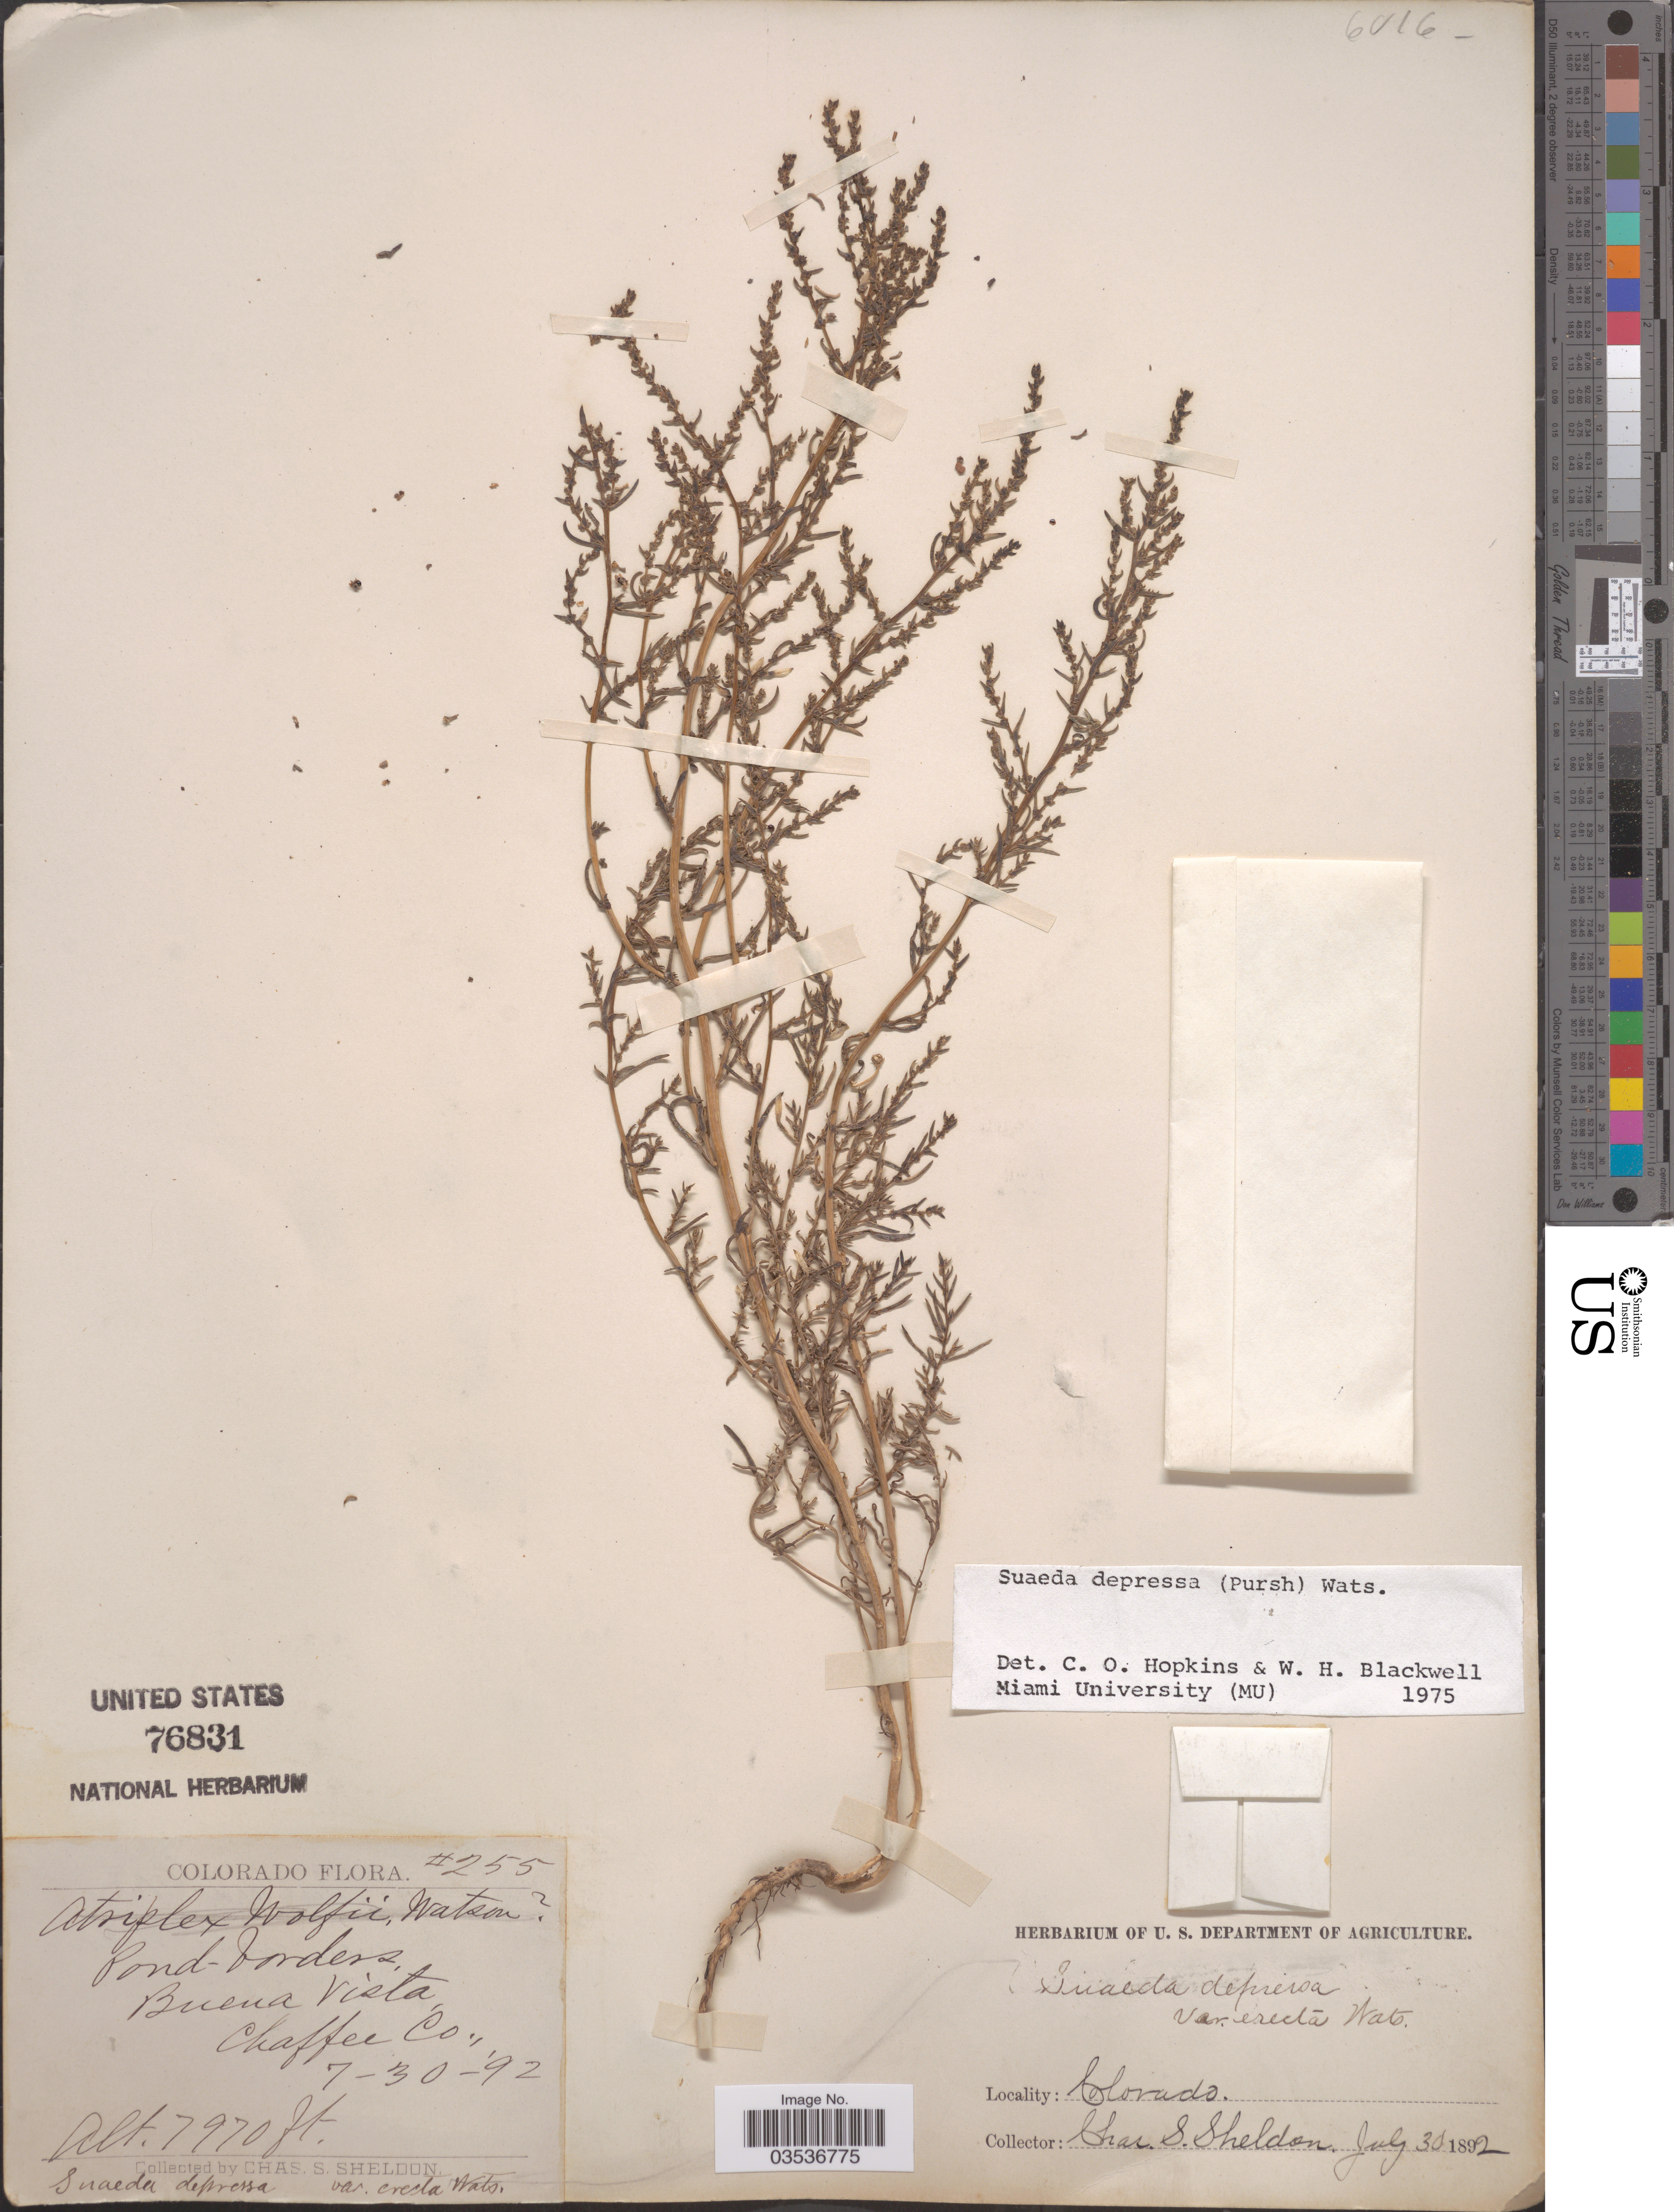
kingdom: Plantae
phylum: Tracheophyta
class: Magnoliopsida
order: Caryophyllales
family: Amaranthaceae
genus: Suaeda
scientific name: Suaeda depressa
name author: (Pursh) S. Watson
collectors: C. S. Sheldon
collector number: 255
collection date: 1892-07-30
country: United States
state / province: Colorado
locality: Pond-borders, Buena Vista, Chaffee Co.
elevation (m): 2429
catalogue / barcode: US 76831